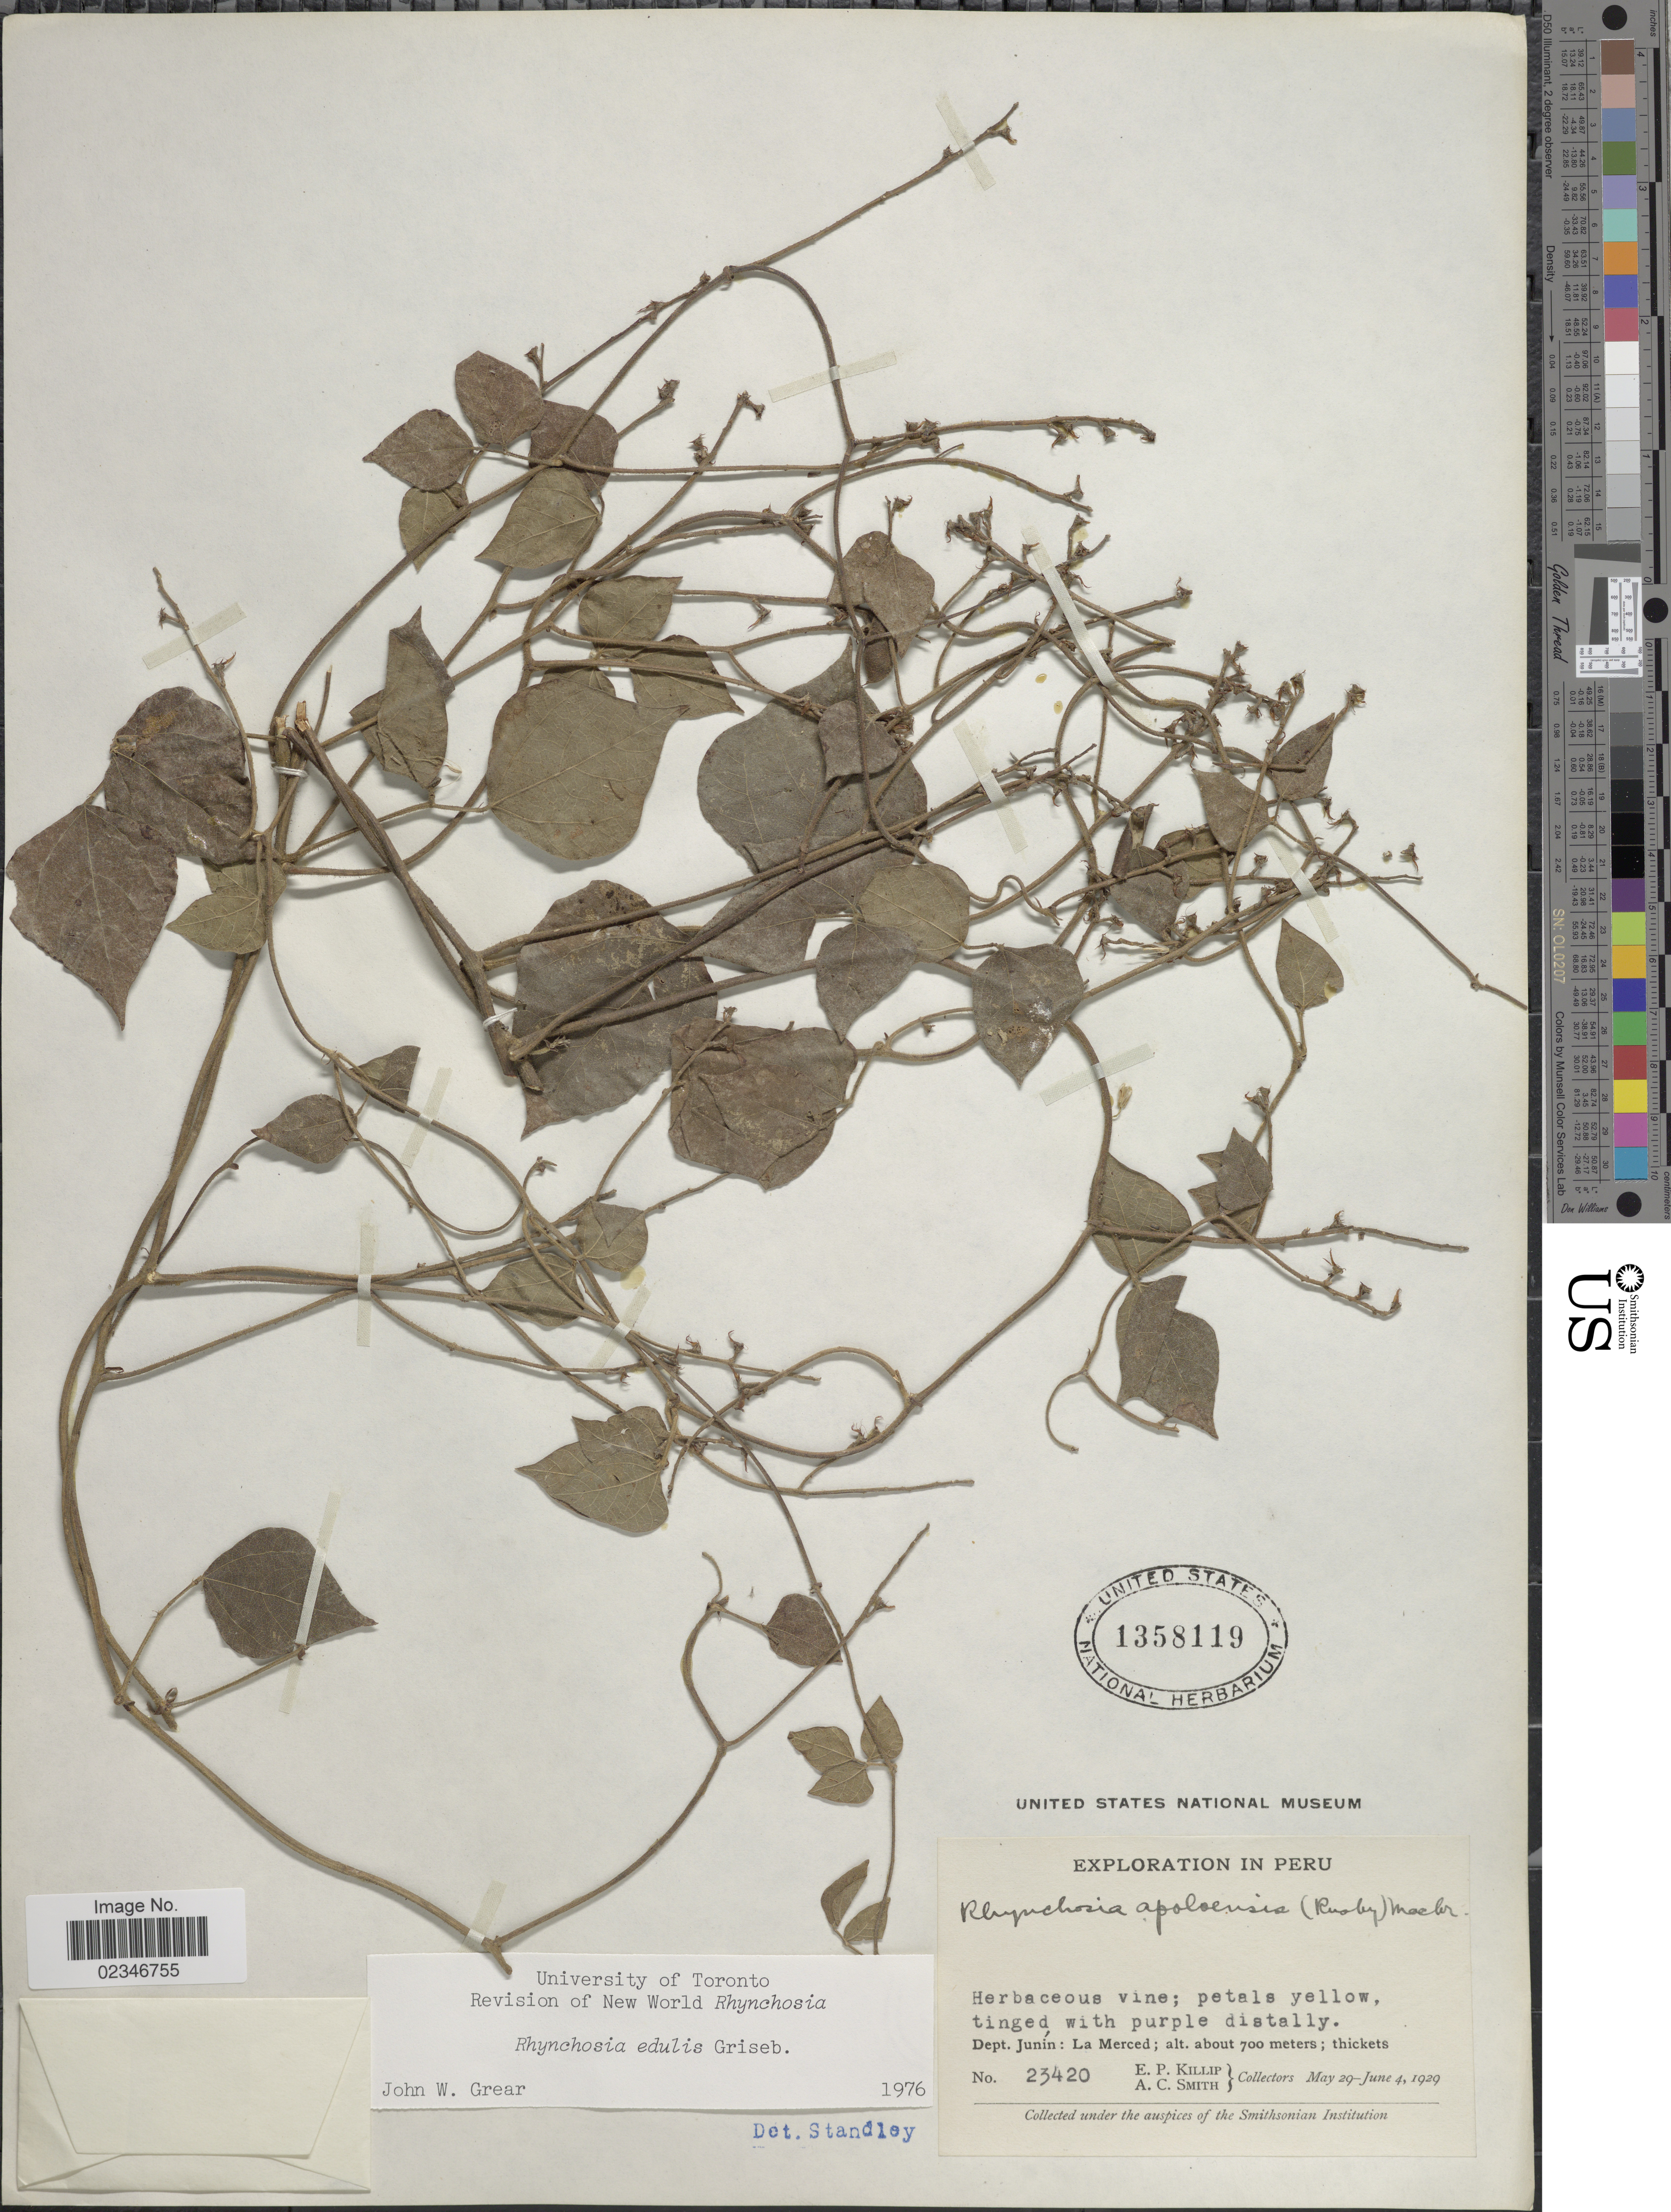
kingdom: Plantae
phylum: Tracheophyta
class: Magnoliopsida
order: Fabales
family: Fabaceae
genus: Rhynchosia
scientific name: Rhynchosia edulis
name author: Griseb.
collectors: E. P. Killip & A. C. Smith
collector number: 23420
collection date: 1929-05-29/1929-06-04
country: Peru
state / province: Junín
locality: Dept. Junin: La Merced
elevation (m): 700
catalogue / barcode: US 1358119